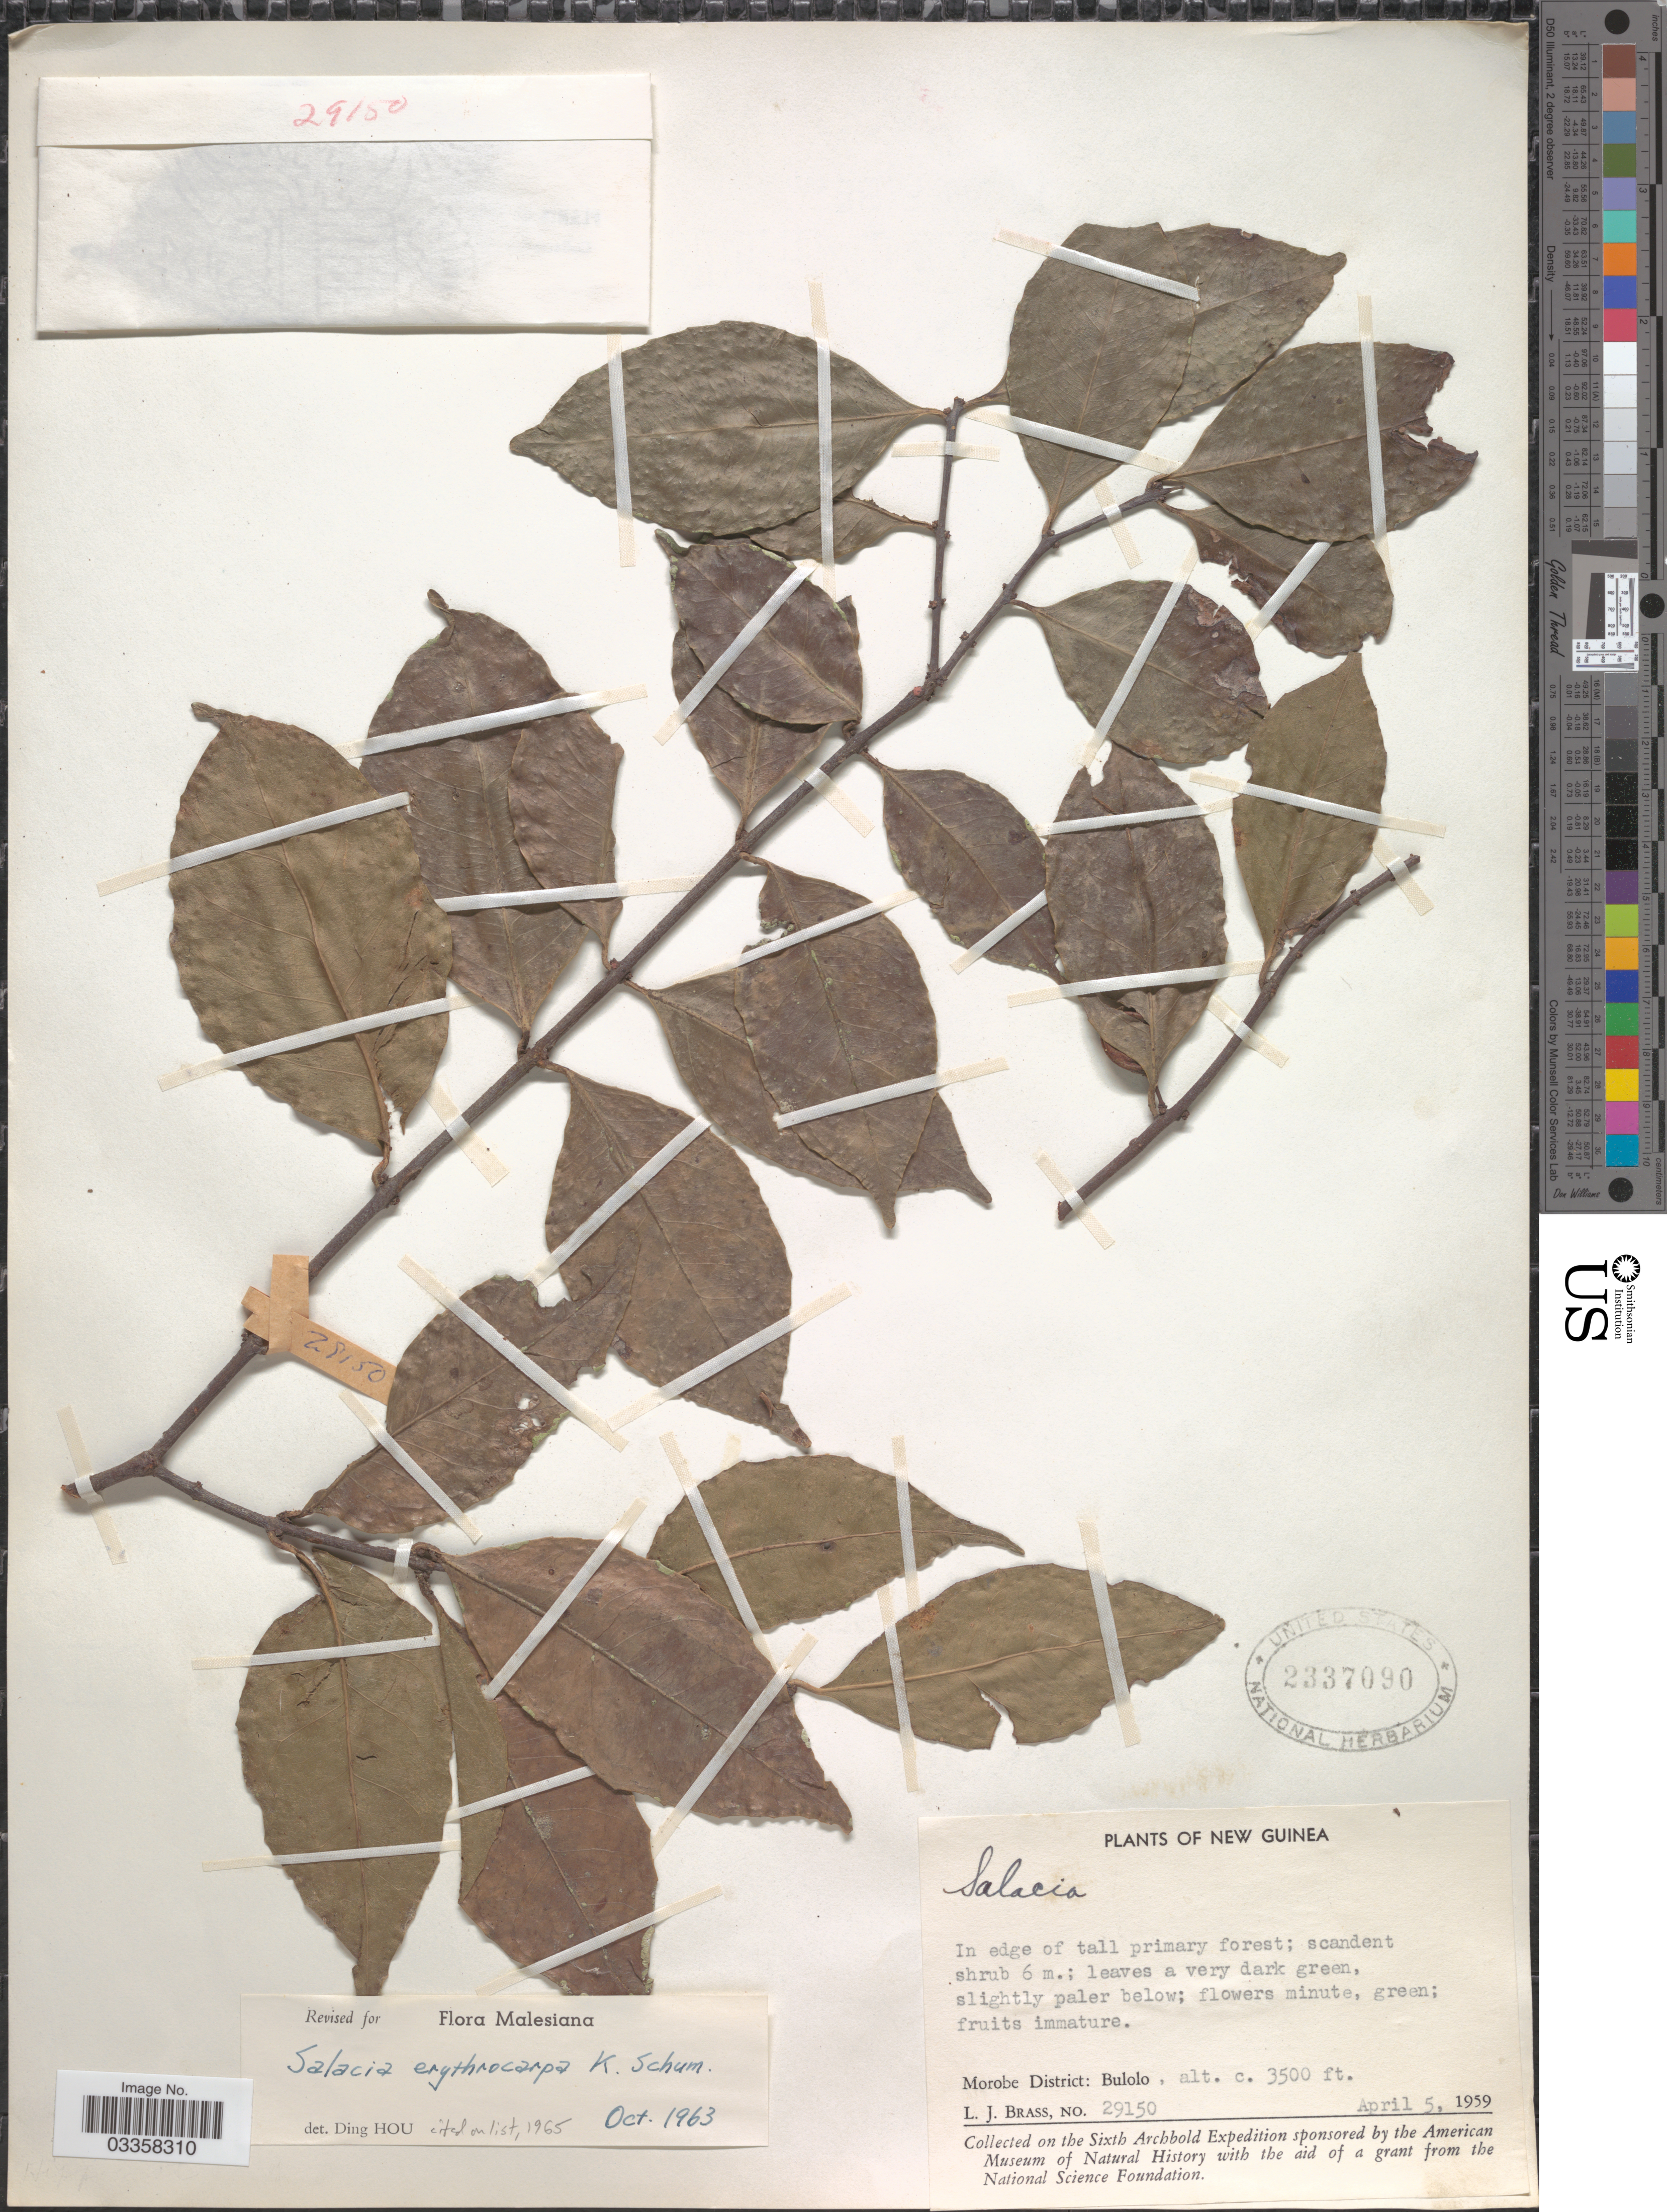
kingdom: Plantae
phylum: Tracheophyta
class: Magnoliopsida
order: Celastrales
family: Celastraceae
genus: Salacia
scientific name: Salacia erythrocarpa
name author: K. Schum.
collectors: L. J. Brass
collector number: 29150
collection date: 1959-04-05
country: Papua New Guinea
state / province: Morobe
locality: New Guinea. Morobe District: Bulolo.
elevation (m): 1067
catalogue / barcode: US 2337090